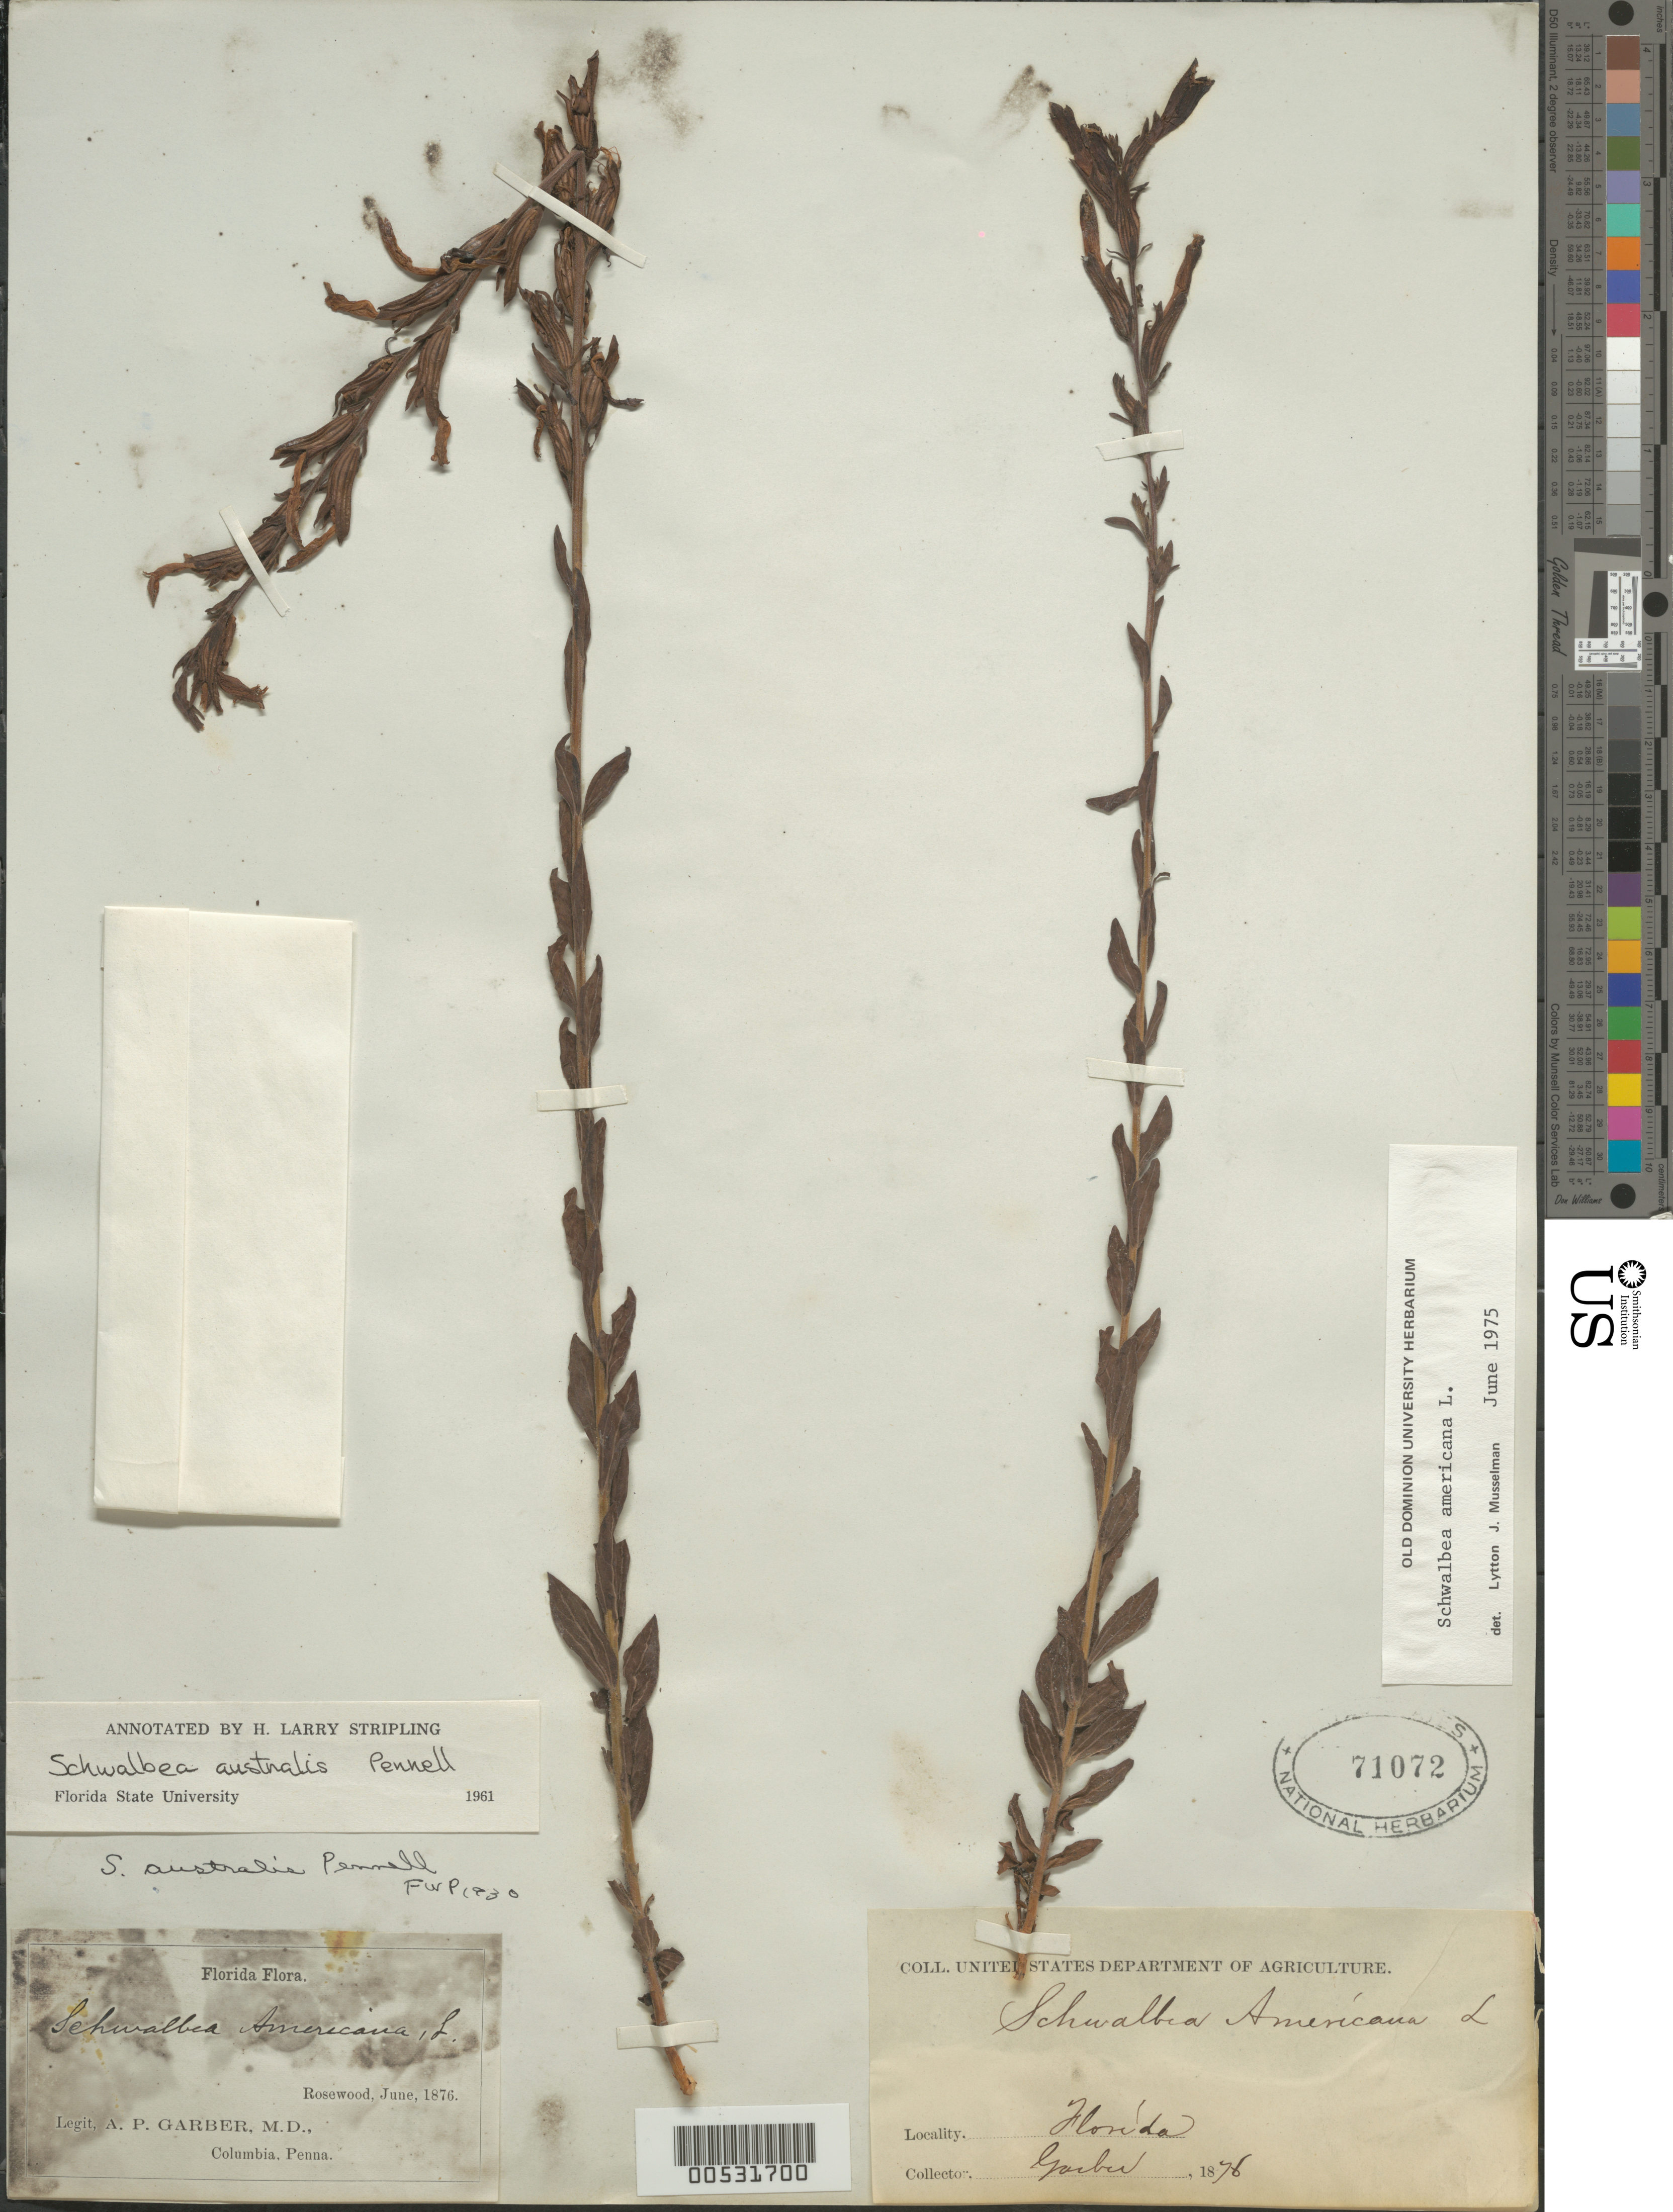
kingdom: Plantae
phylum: Tracheophyta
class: Magnoliopsida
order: Lamiales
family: Orobanchaceae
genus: Schwalbea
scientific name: Schwalbea americana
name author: L.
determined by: Musselman, Lytton J.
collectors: A. P. Garber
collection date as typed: Jun 1876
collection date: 1876-06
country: United States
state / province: Florida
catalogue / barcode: US 71072